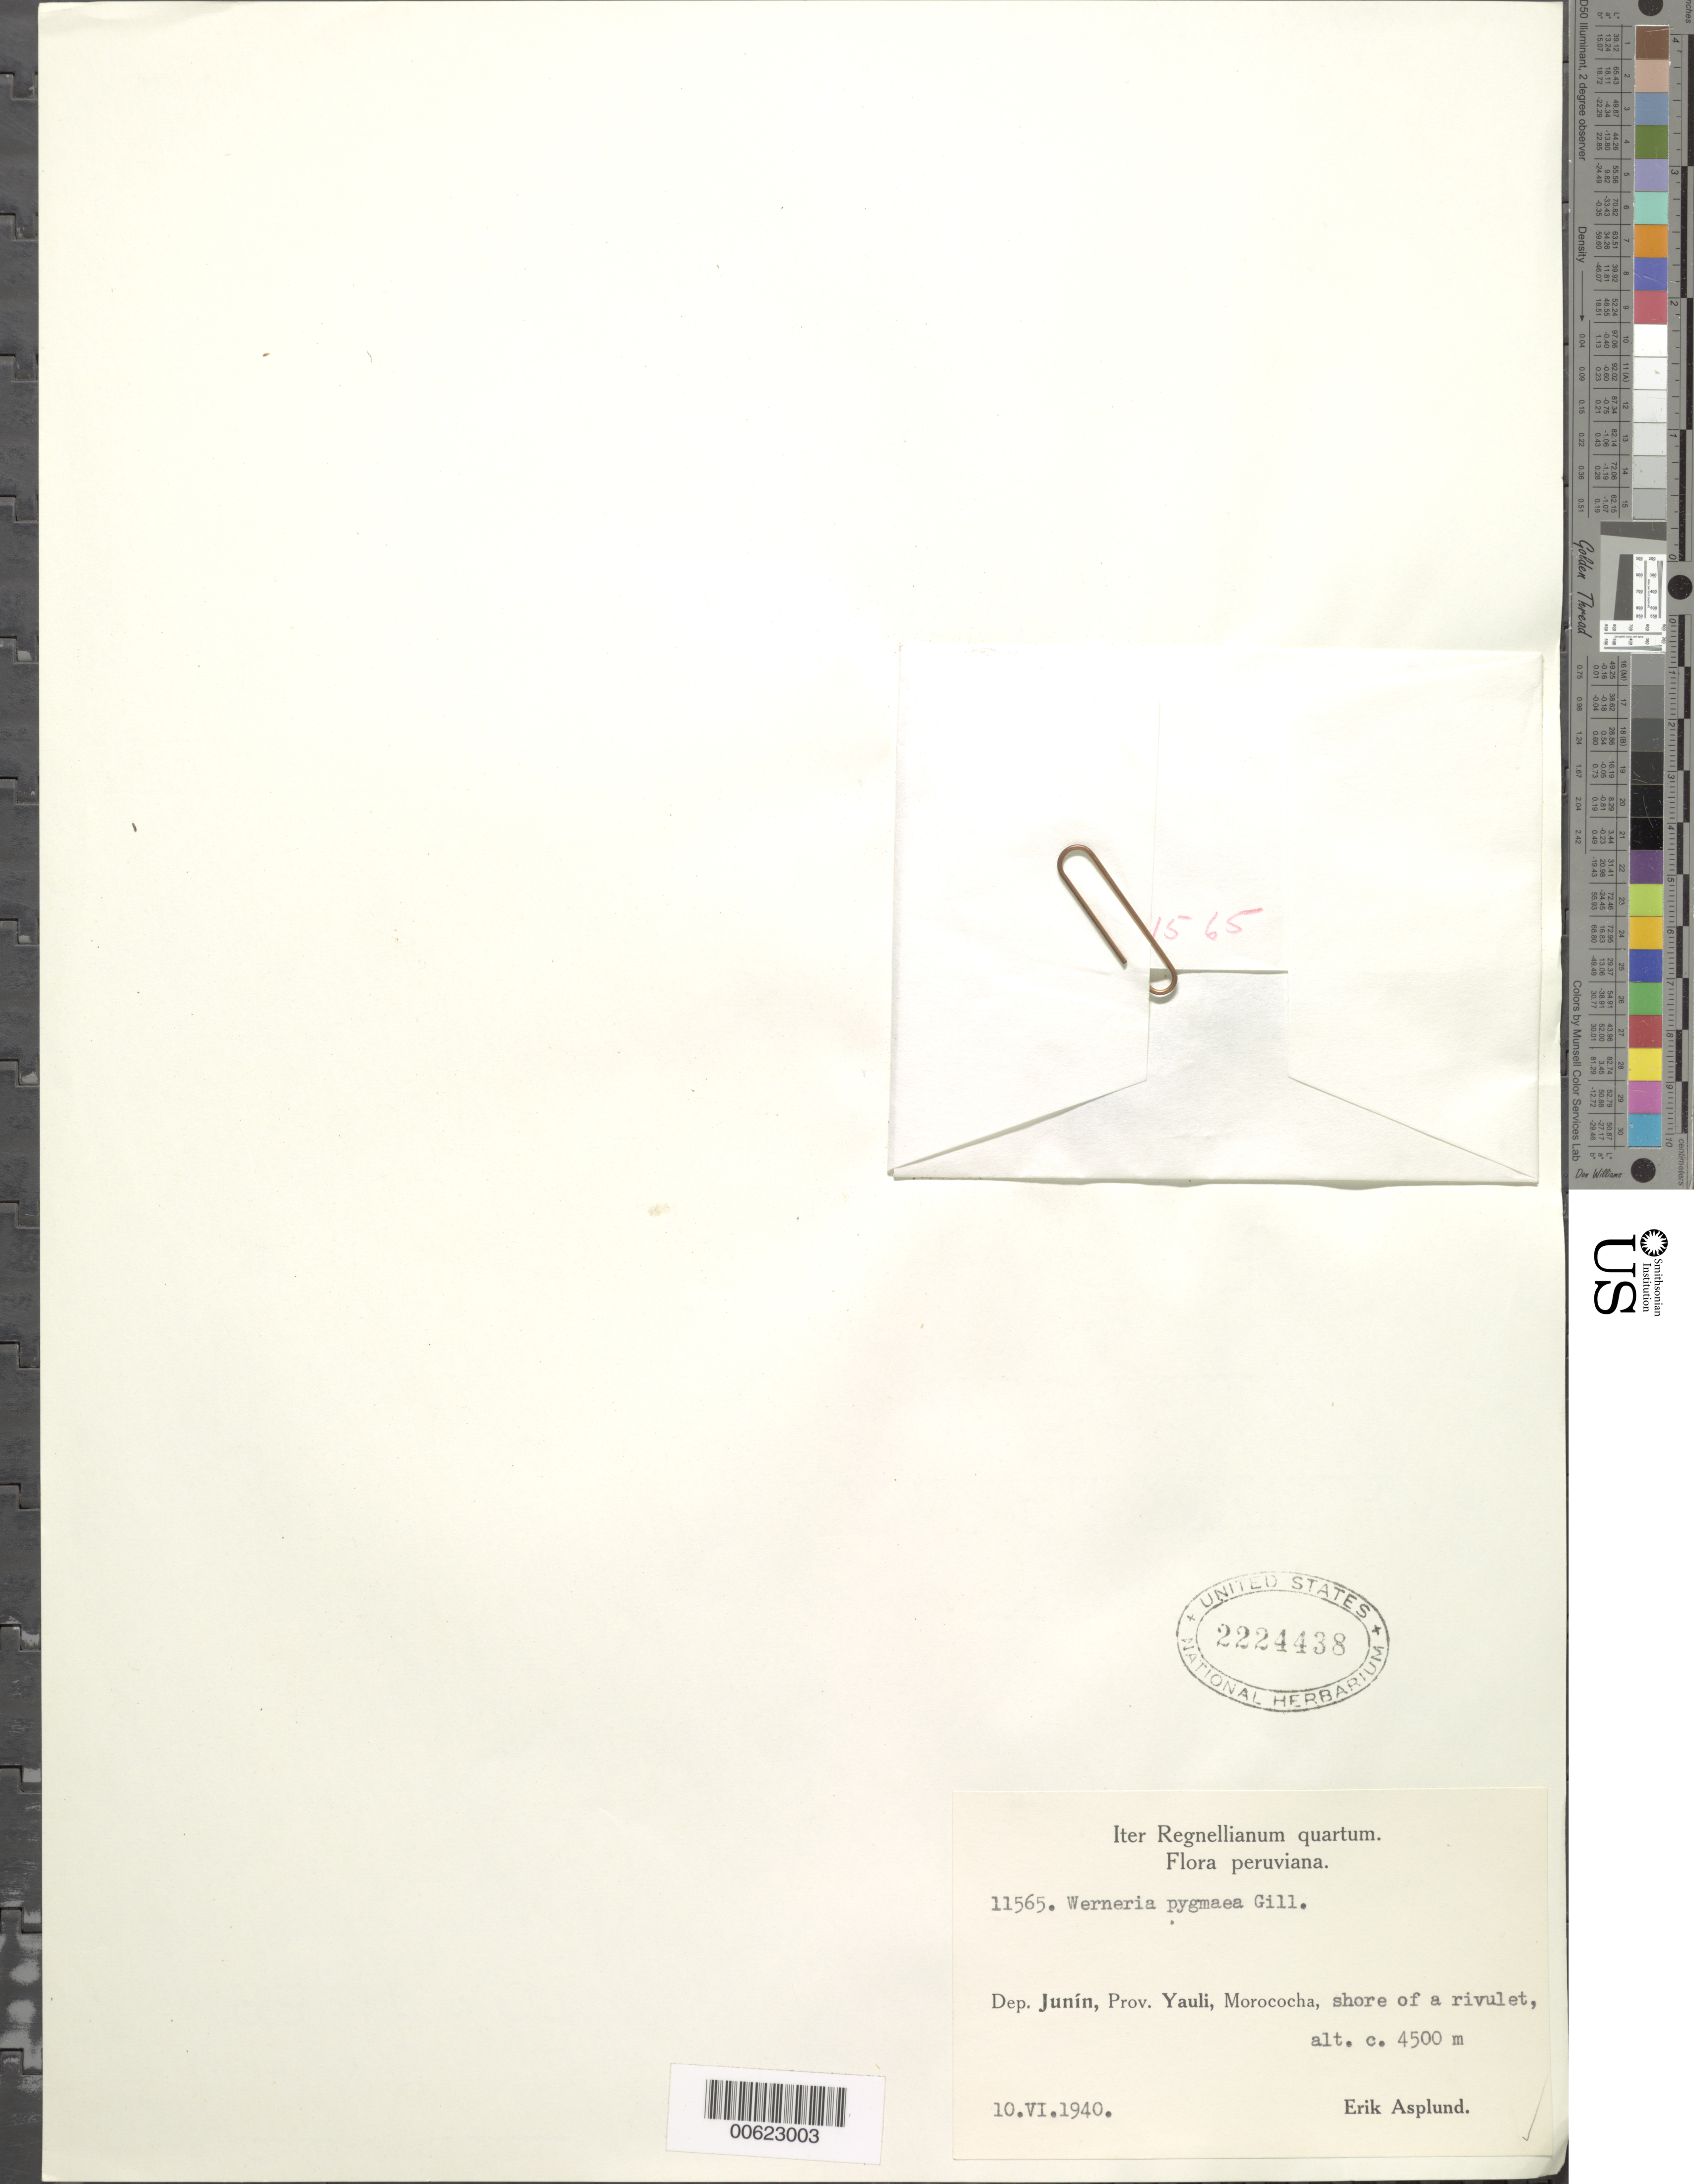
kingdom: Plantae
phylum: Tracheophyta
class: Magnoliopsida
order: Asterales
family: Asteraceae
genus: Werneria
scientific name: Werneria pygmaea complex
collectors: E. Asplund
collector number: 11565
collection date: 1940-06-10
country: Peru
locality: Morococha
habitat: shore of a rivulet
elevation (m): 4500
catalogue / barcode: US 2224438